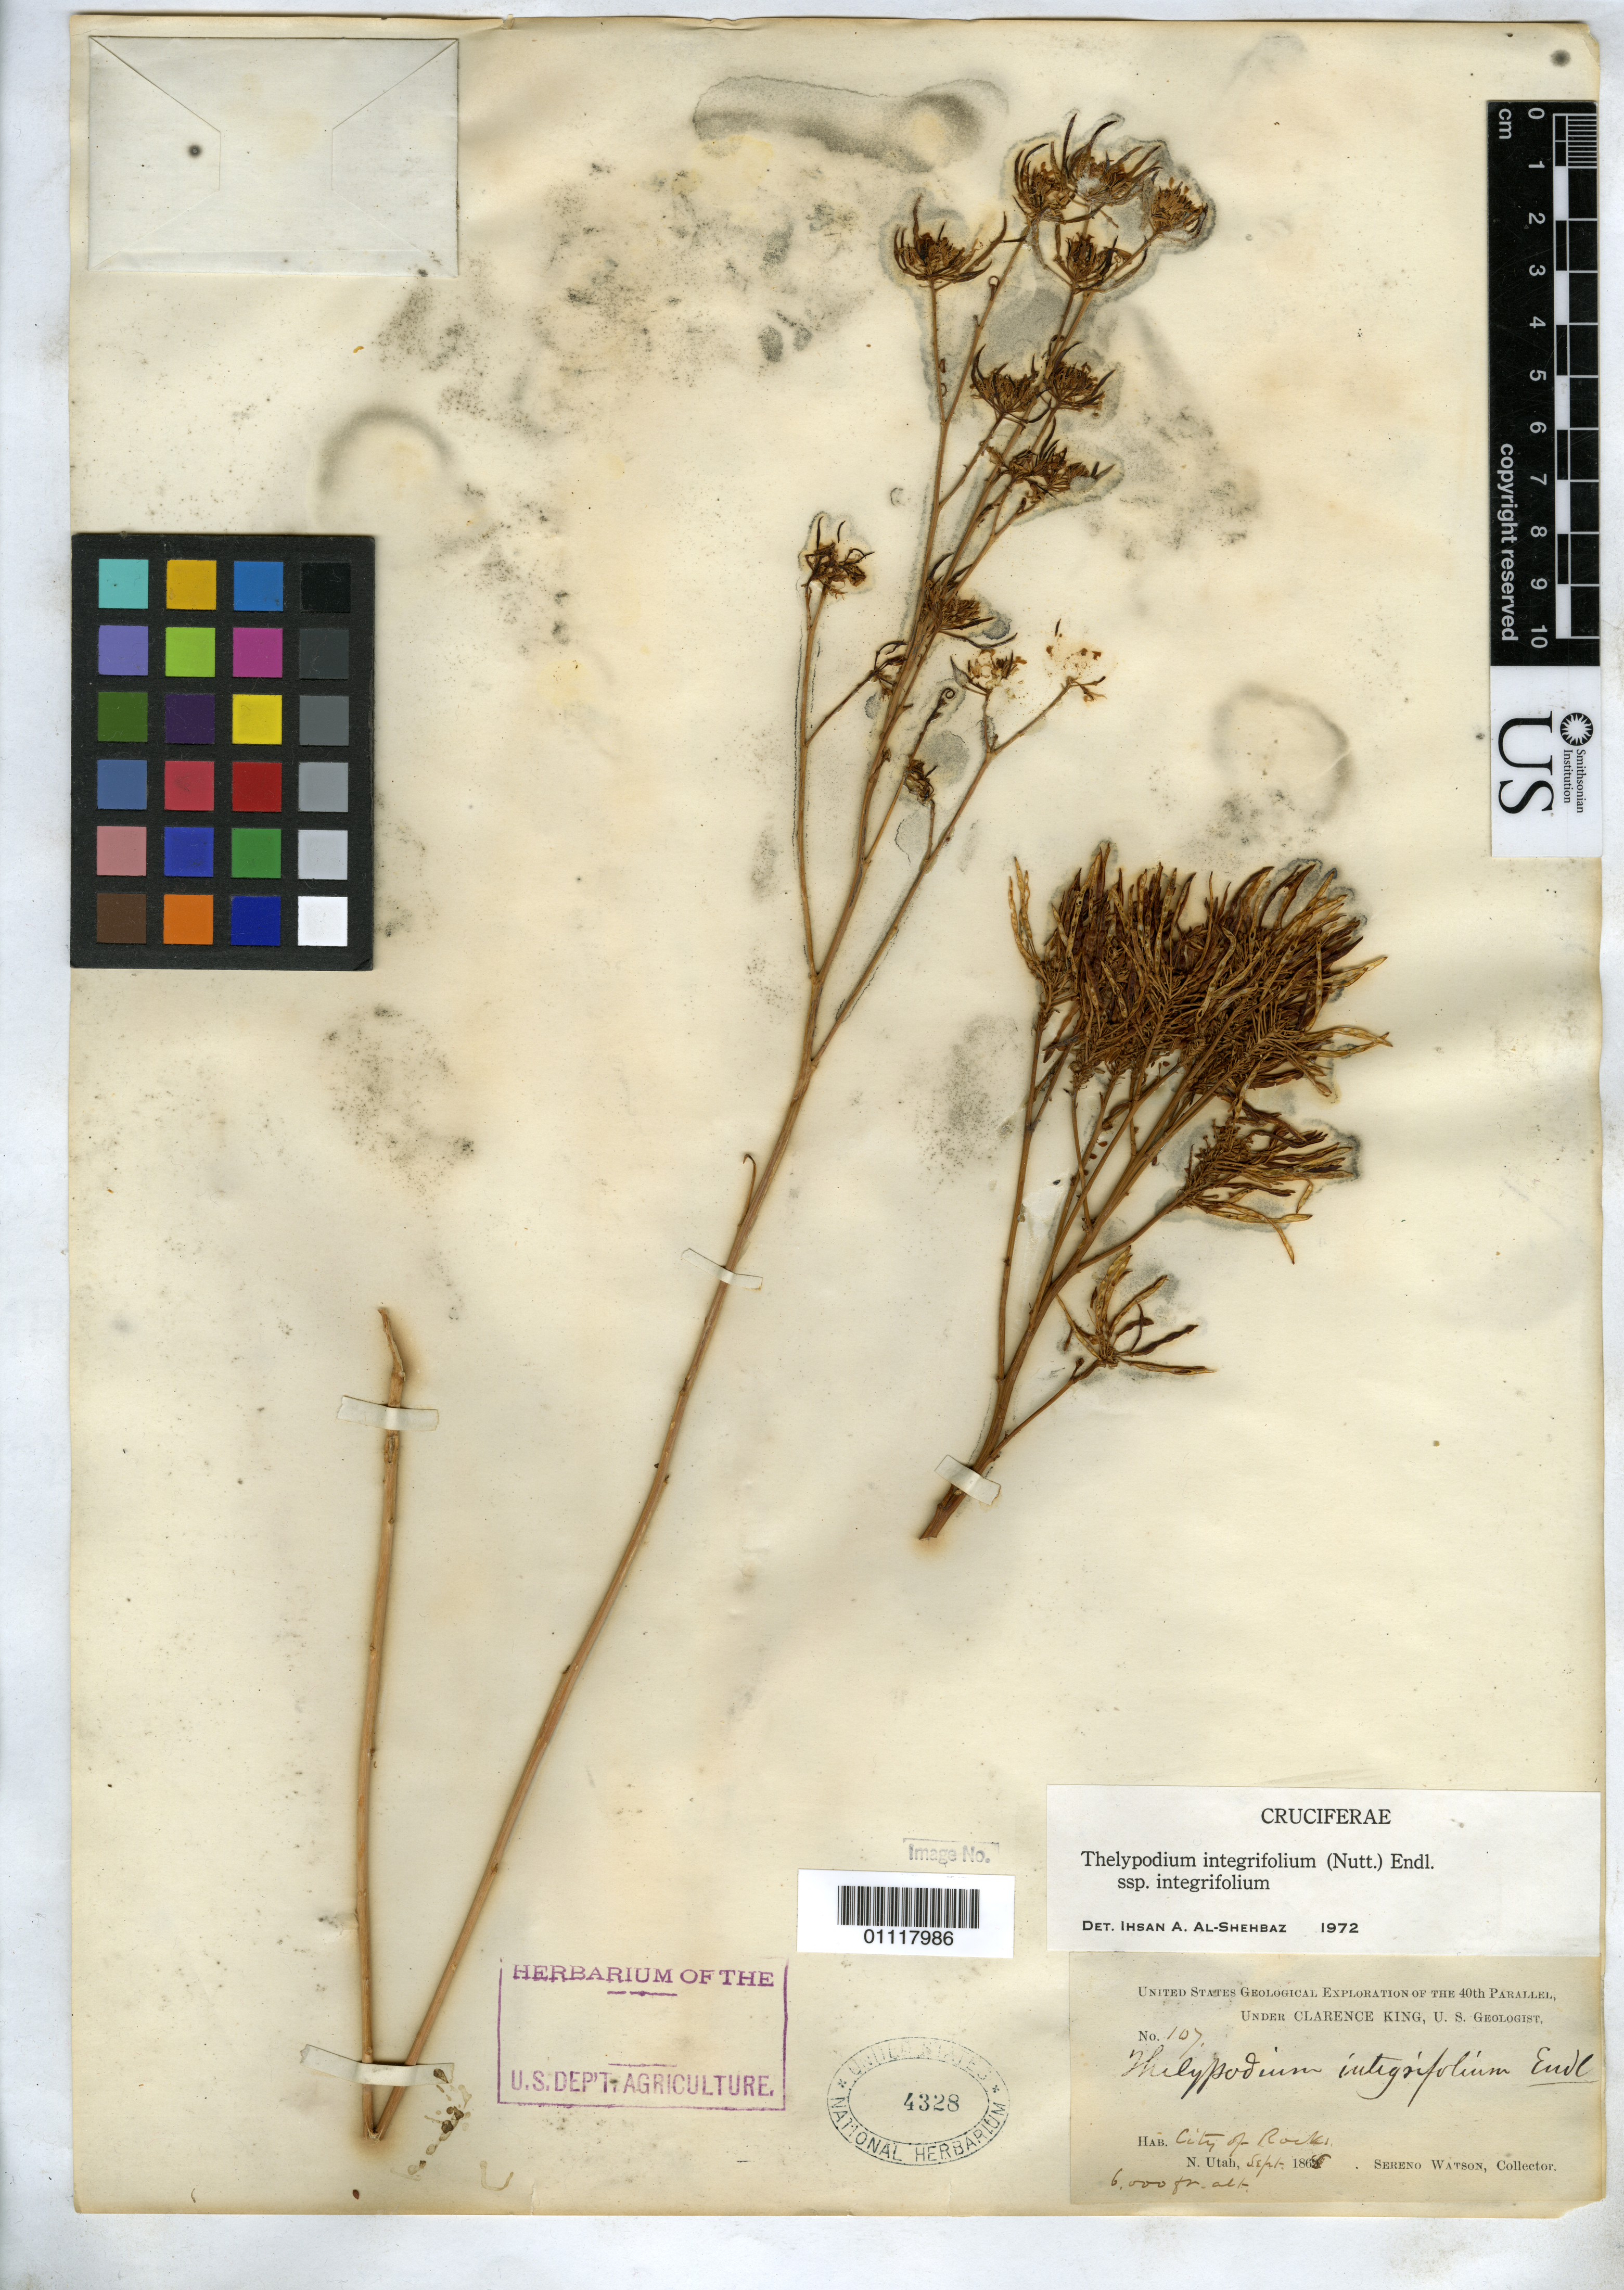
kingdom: Plantae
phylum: Tracheophyta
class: Magnoliopsida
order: Brassicales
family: Brassicaceae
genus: Thelypodium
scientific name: Thelypodium integrifolium subsp. integrifolium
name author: (Nutt.) Endl.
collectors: S. Watson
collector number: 107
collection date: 1868-09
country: United States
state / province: Utah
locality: City of Rocks, N. Utah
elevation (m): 1829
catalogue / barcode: US 4328